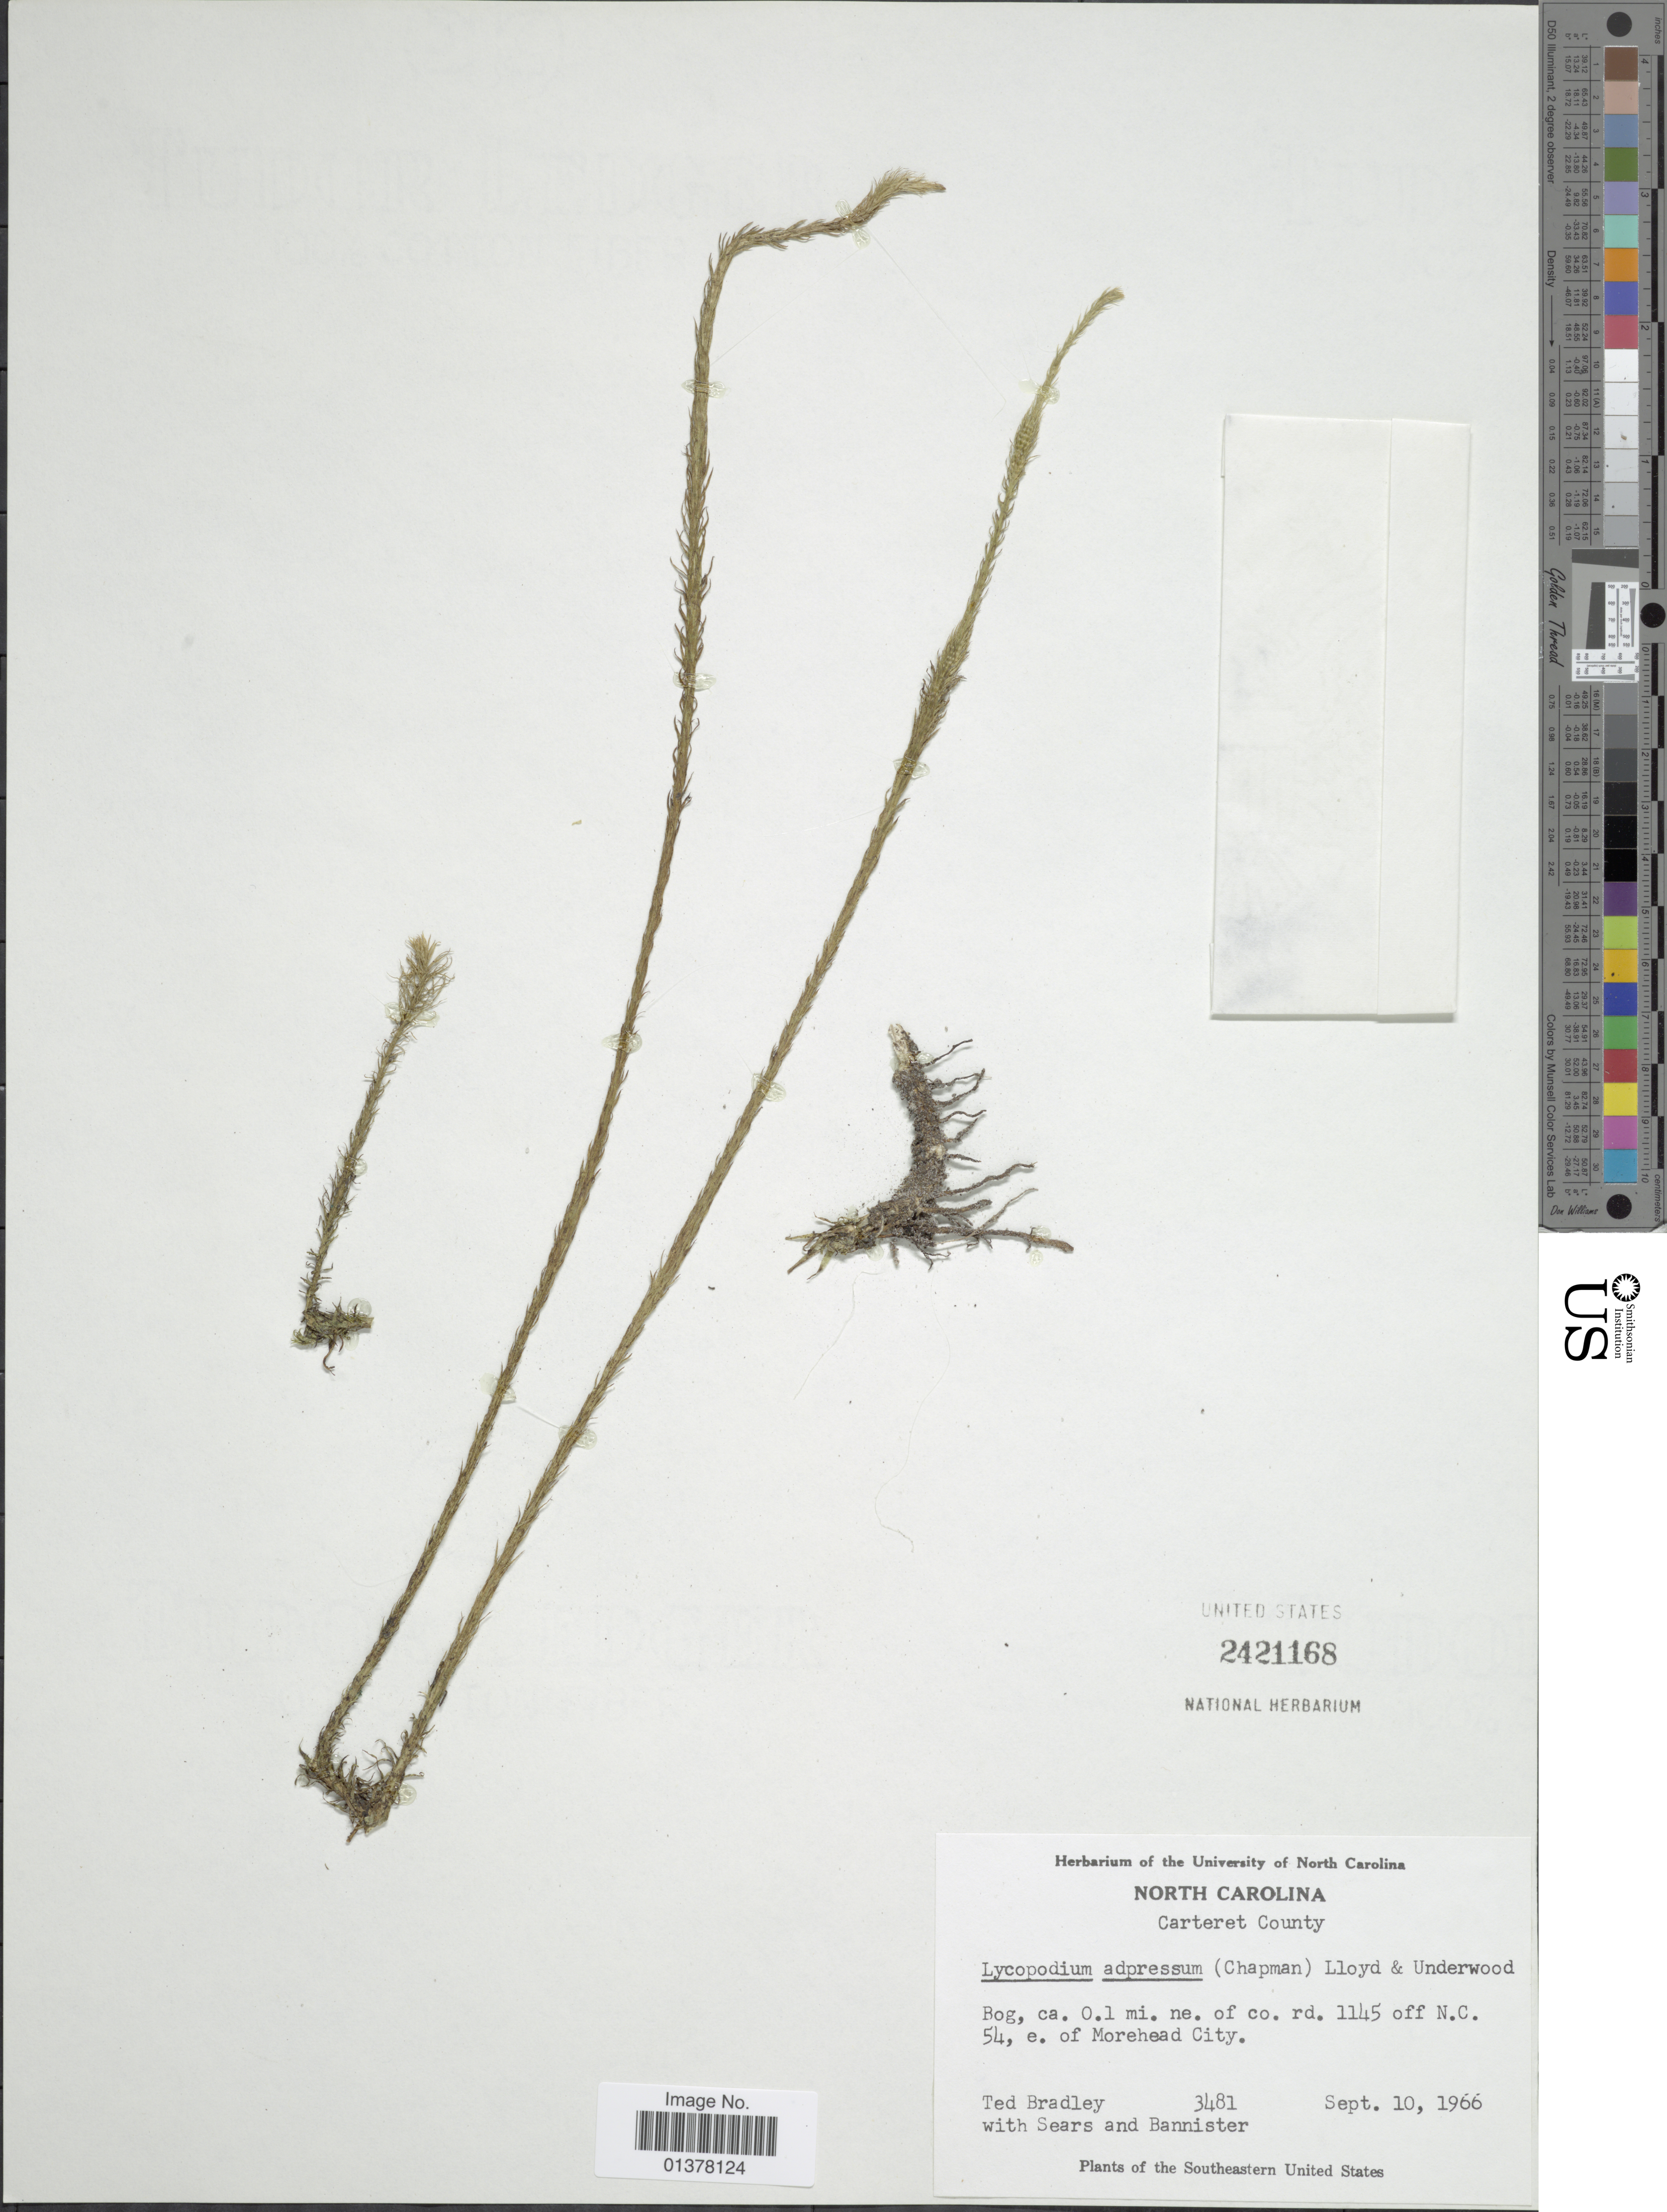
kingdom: Plantae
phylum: Tracheophyta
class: Lycopodiopsida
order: Lycopodiales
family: Lycopodiaceae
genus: Lycopodiella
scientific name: Lycopodiella appressa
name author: (Chapm.) Cranfill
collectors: T. Bradley, Sears & Bannister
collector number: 3481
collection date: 1966-09-10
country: United States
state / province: North Carolina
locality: Bog, ca. 0.1 mi. ne. of co. rd 1145 off N.C. 54, e. of Morehead City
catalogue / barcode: US 2421168